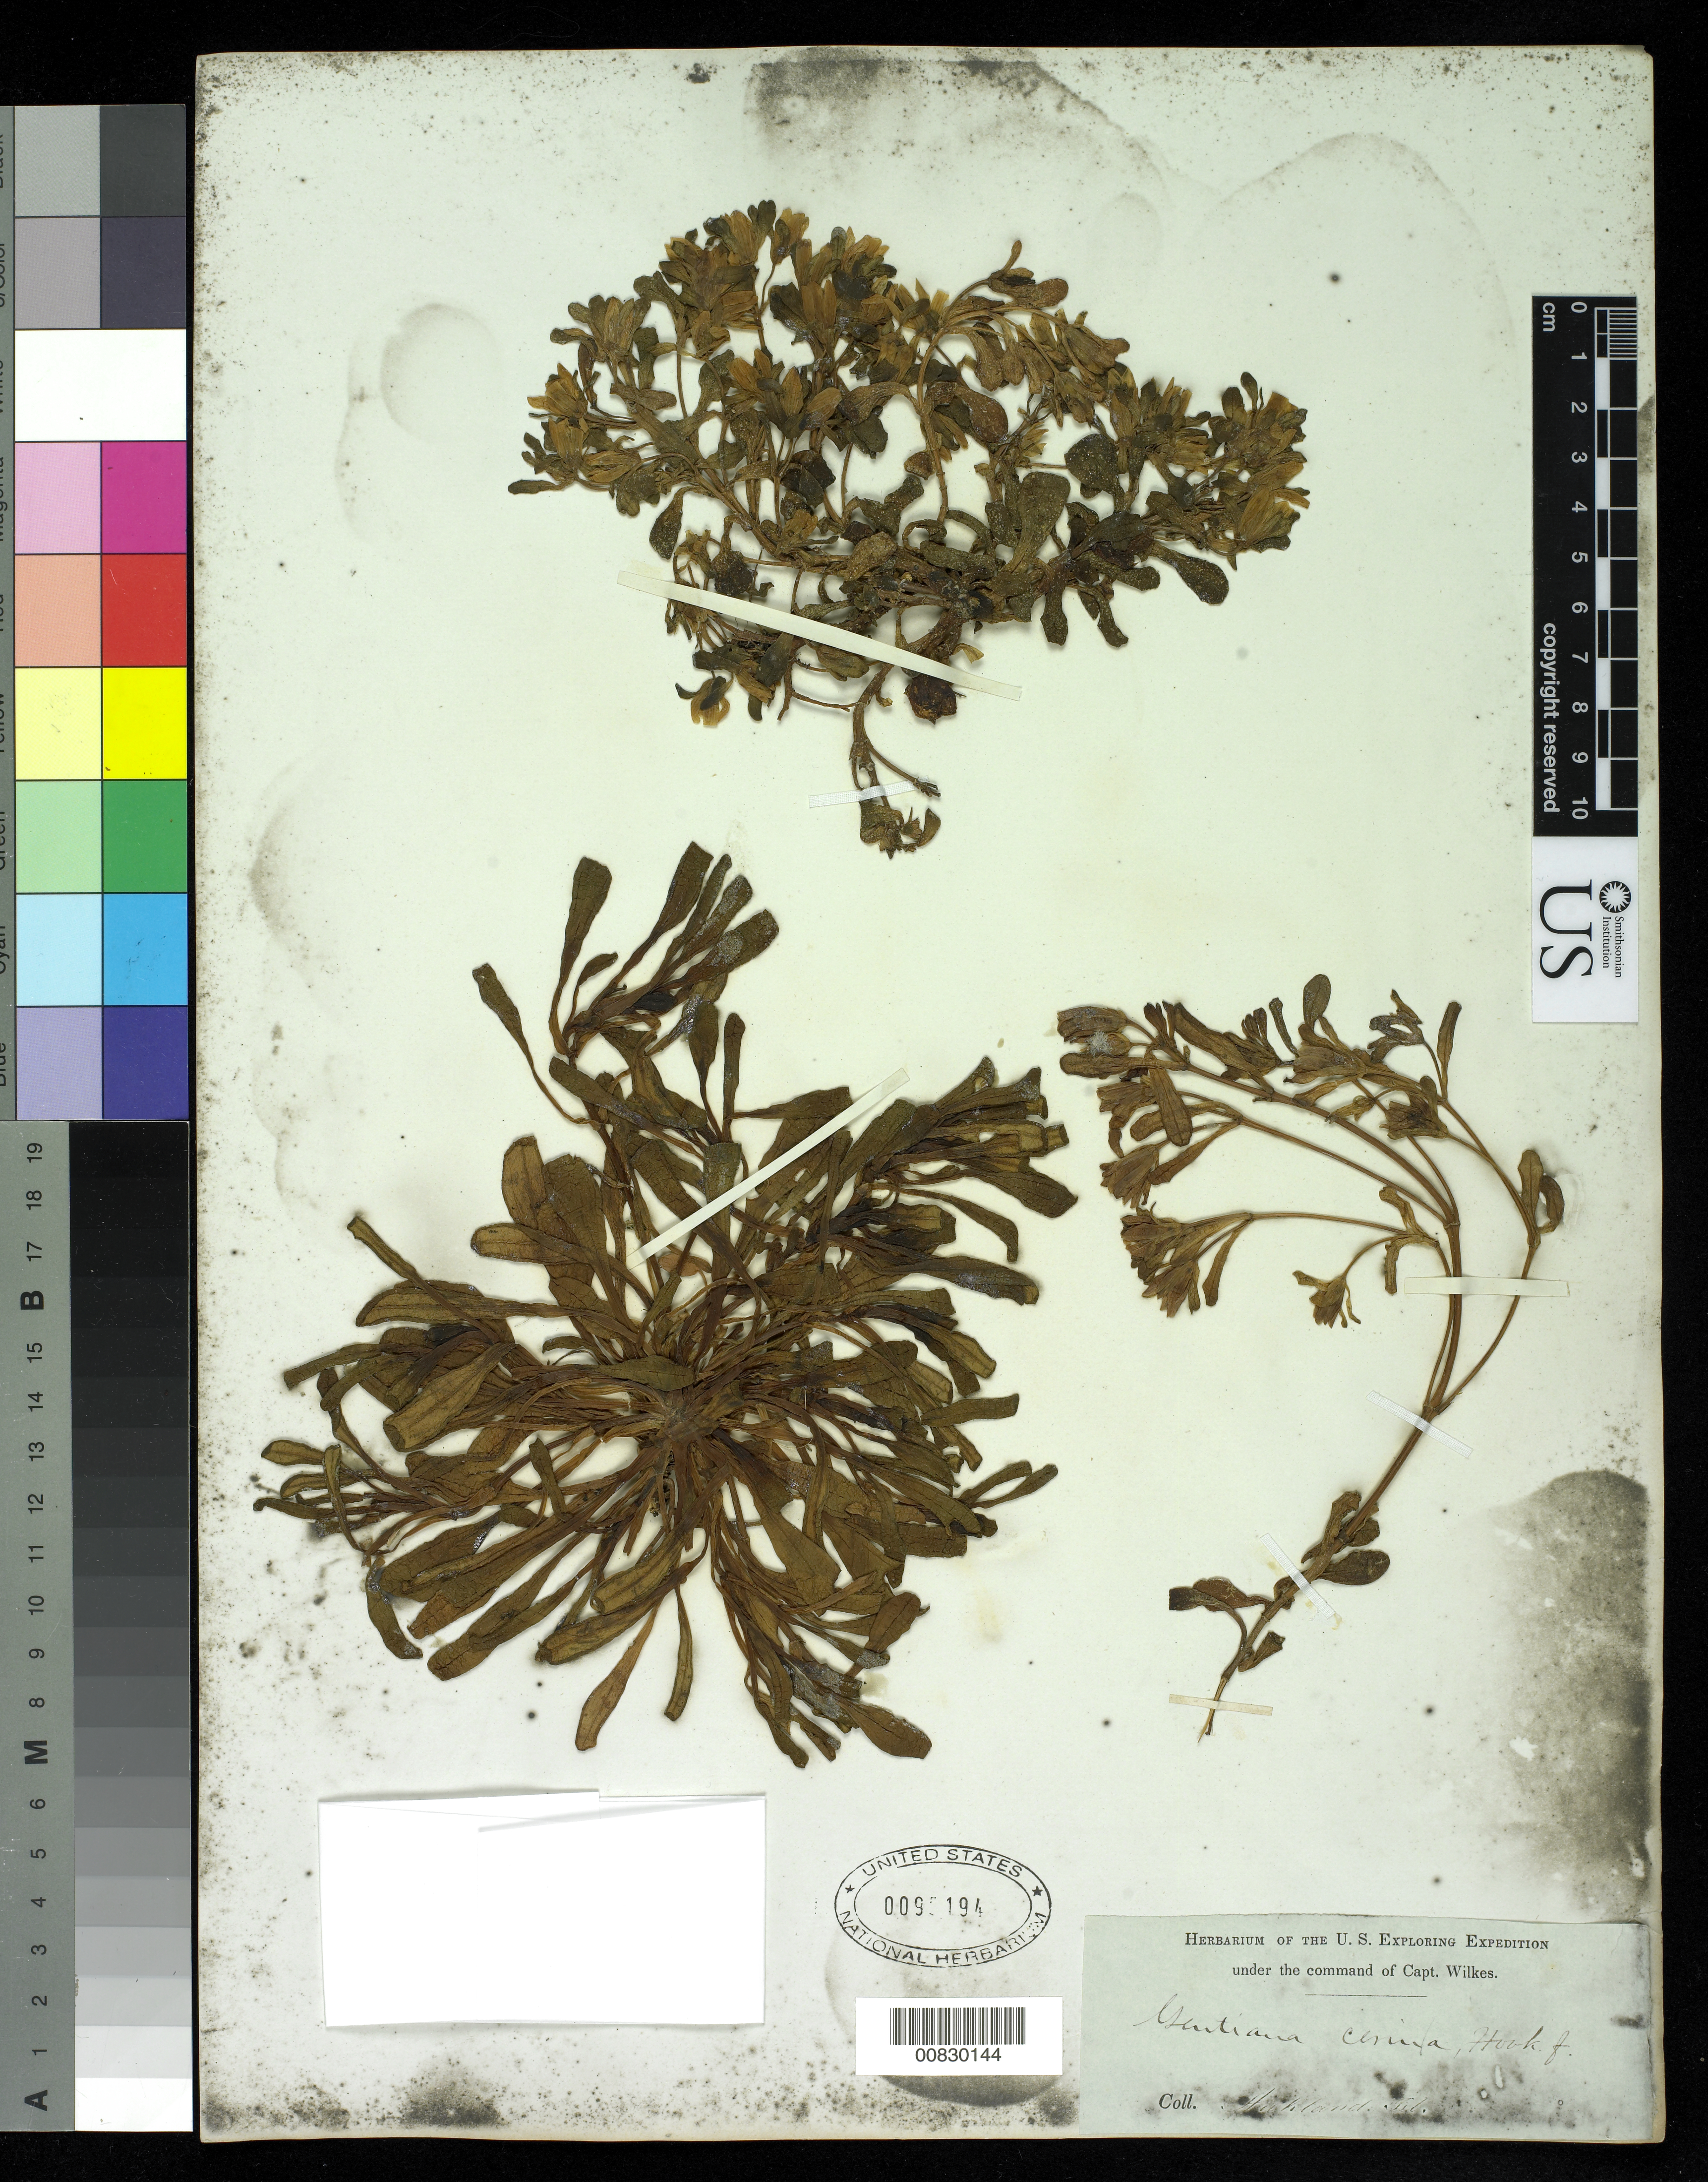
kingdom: Plantae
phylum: Tracheophyta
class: Magnoliopsida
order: Gentianales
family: Gentianaceae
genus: Gentiana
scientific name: Gentiana concinna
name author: Hook. f.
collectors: Wilkes Explor. Exped.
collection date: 1838/1842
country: New Zealand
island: Auckland Islands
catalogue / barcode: US 95194